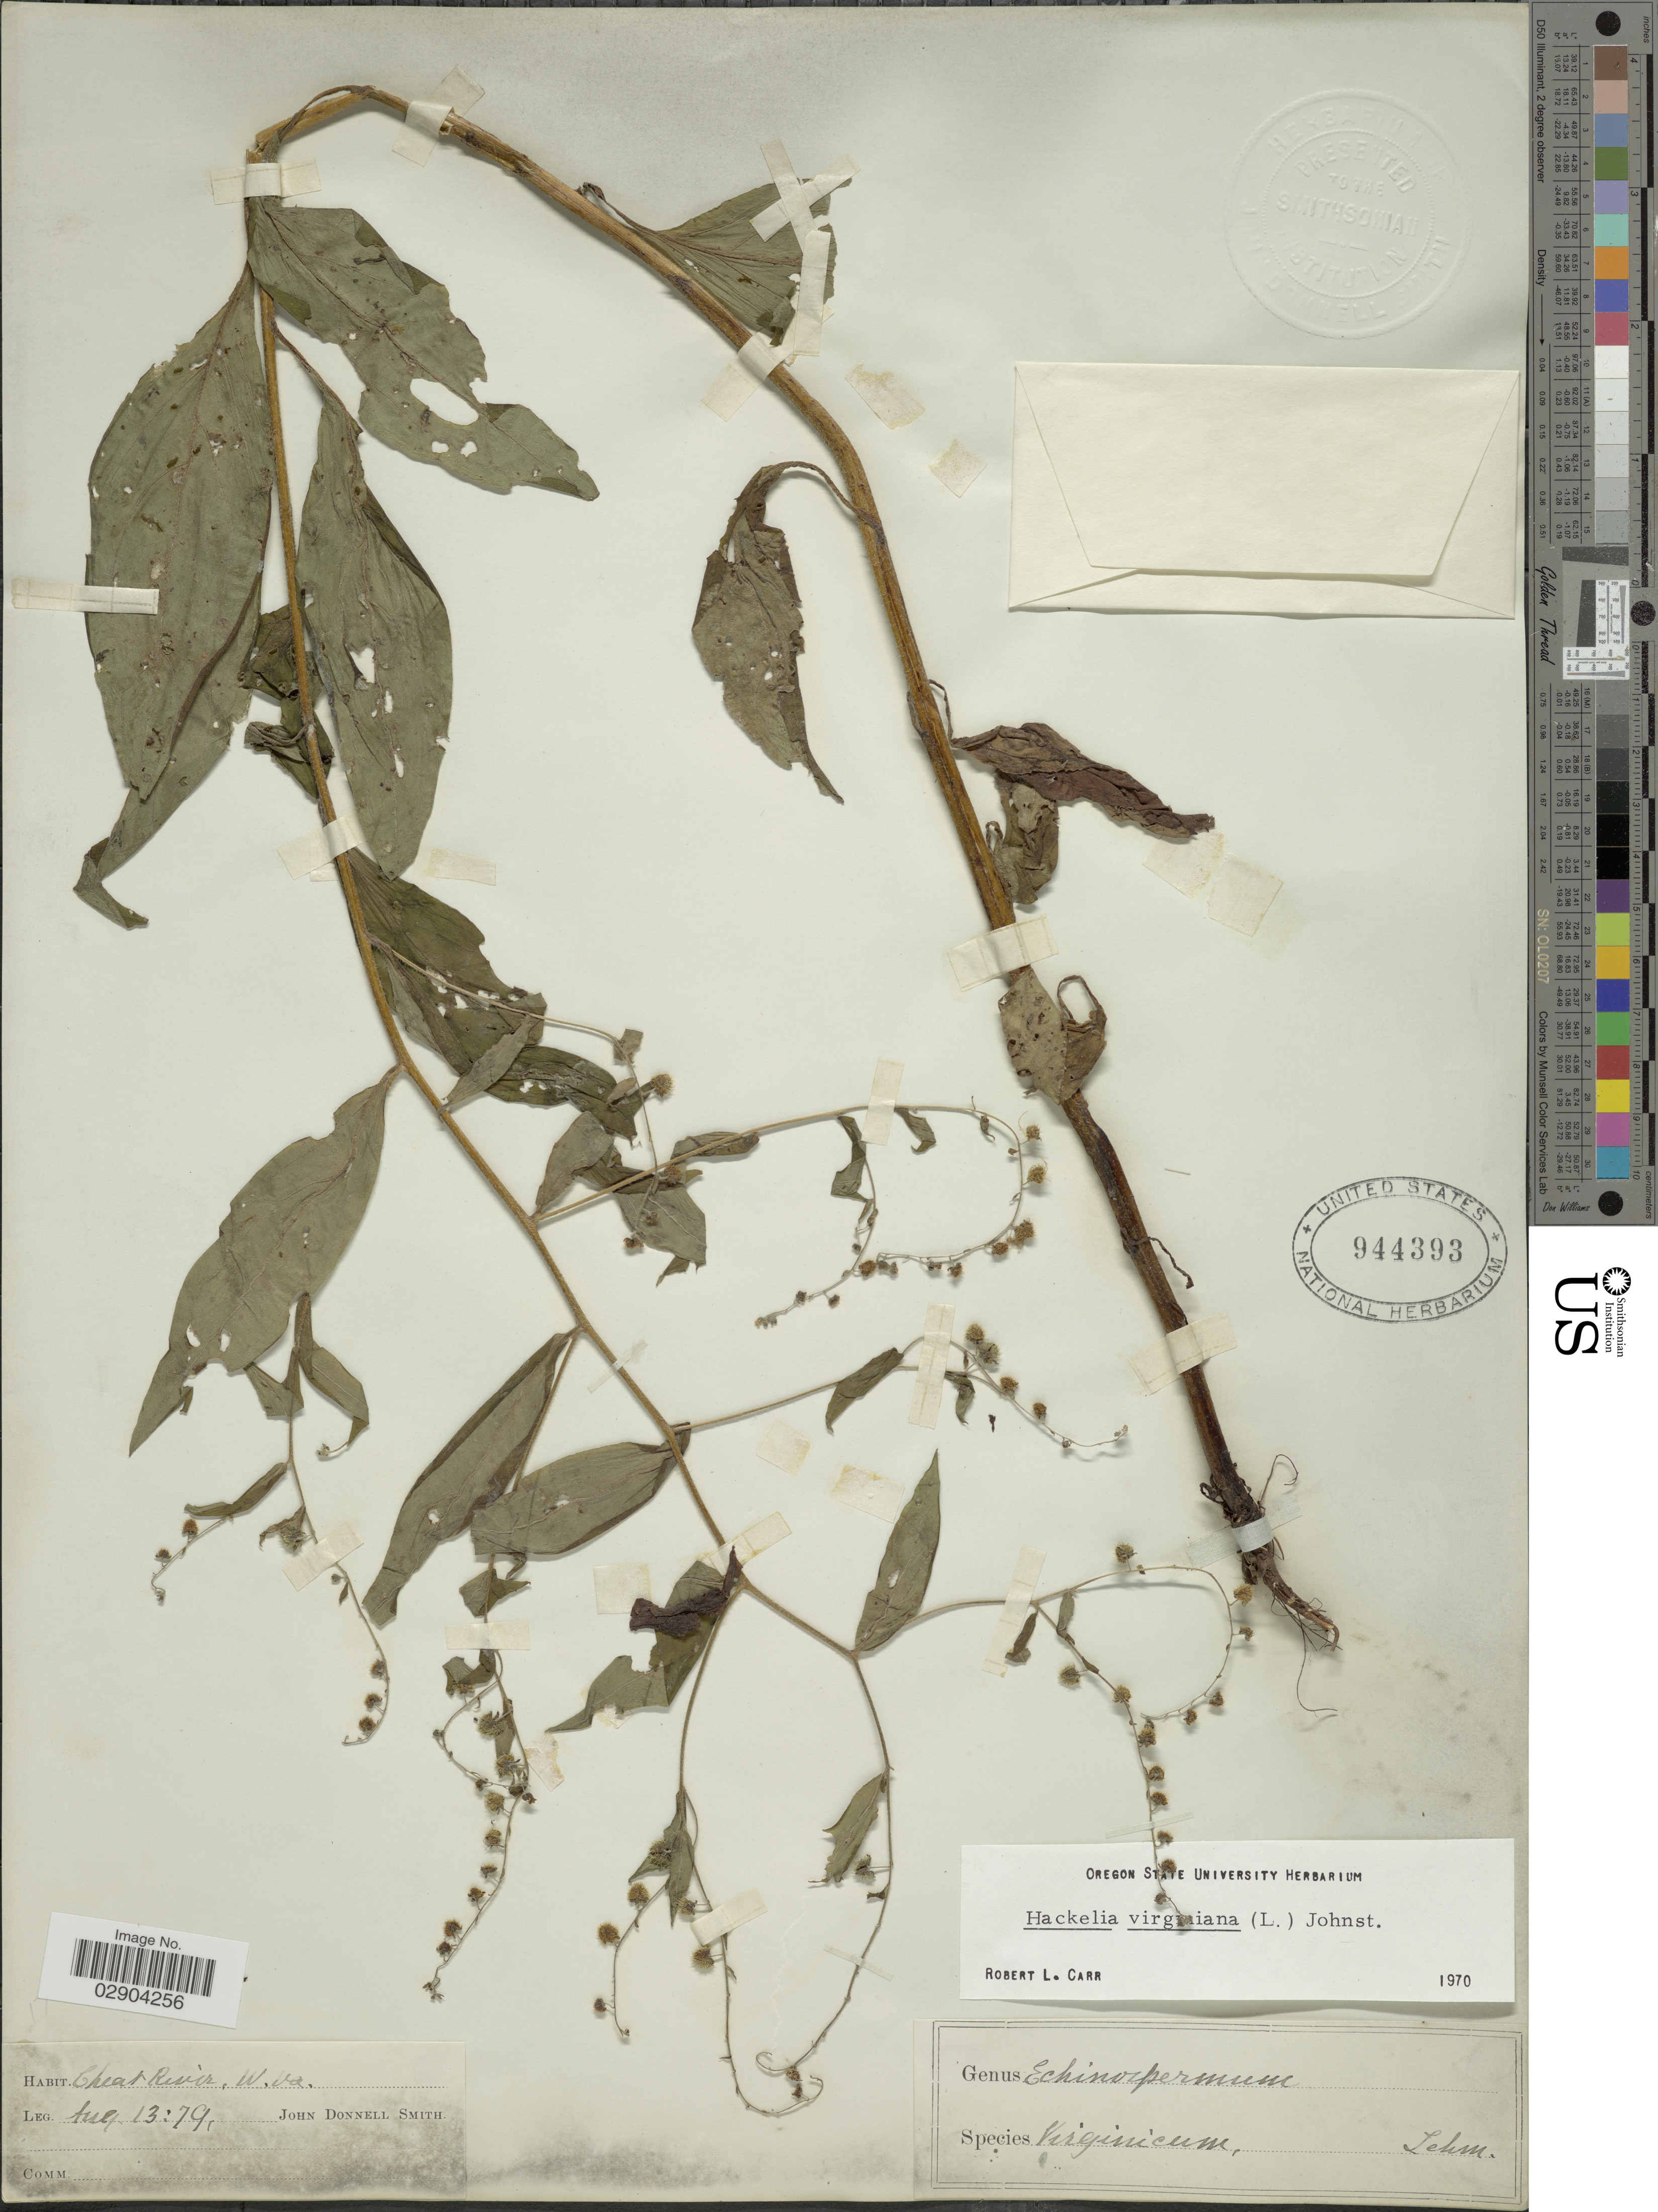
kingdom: Plantae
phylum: Tracheophyta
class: Magnoliopsida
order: Boraginales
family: Boraginaceae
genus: Hackelia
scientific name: Hackelia virginiana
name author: (L.) I.M. Johnst.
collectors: J. Donnell Smith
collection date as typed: Transcribed d/m/y: 13/8/79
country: United States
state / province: West Virginia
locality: Cheat River, W. Va.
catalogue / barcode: US 944393